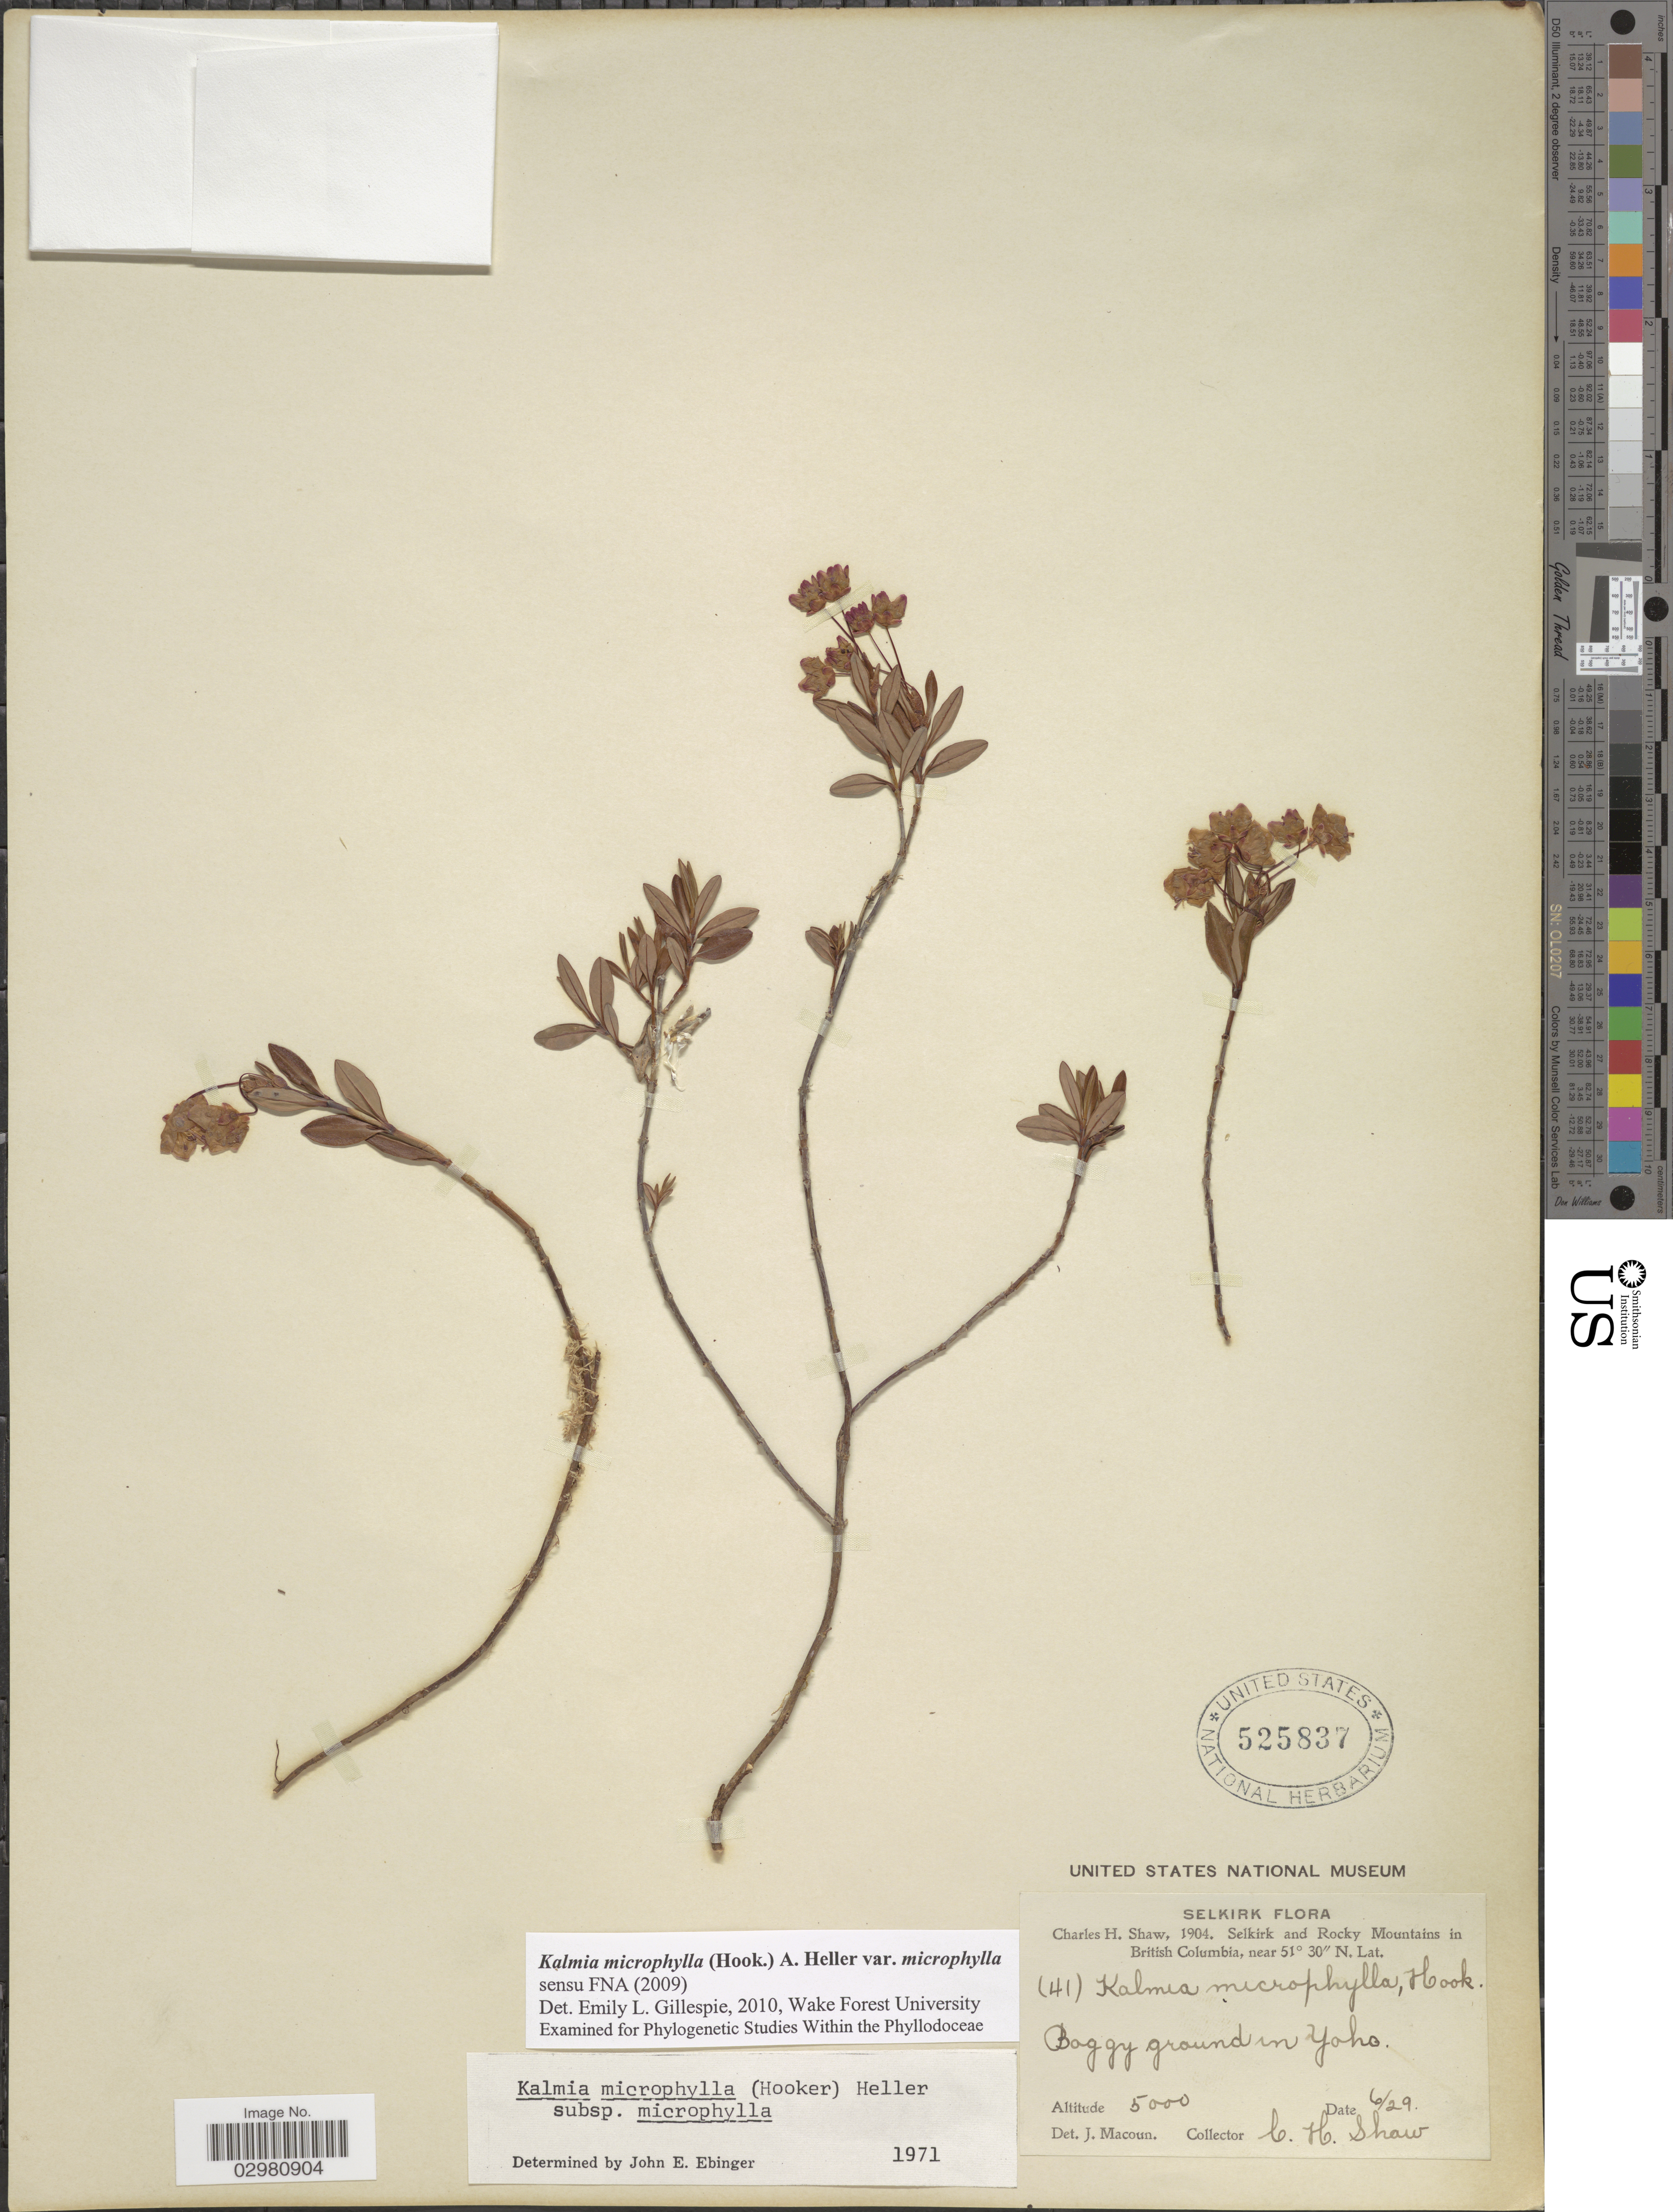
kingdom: Plantae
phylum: Tracheophyta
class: Magnoliopsida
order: Ericales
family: Ericaceae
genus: Kalmia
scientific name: Kalmia microphylla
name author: (Hook.) A. Heller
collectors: C. H. Shaw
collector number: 41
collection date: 1904-06-29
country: Canada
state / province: British Columbia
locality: Selkirk. Selkirk and Rocky Mountains. Yoho.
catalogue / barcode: US 525837